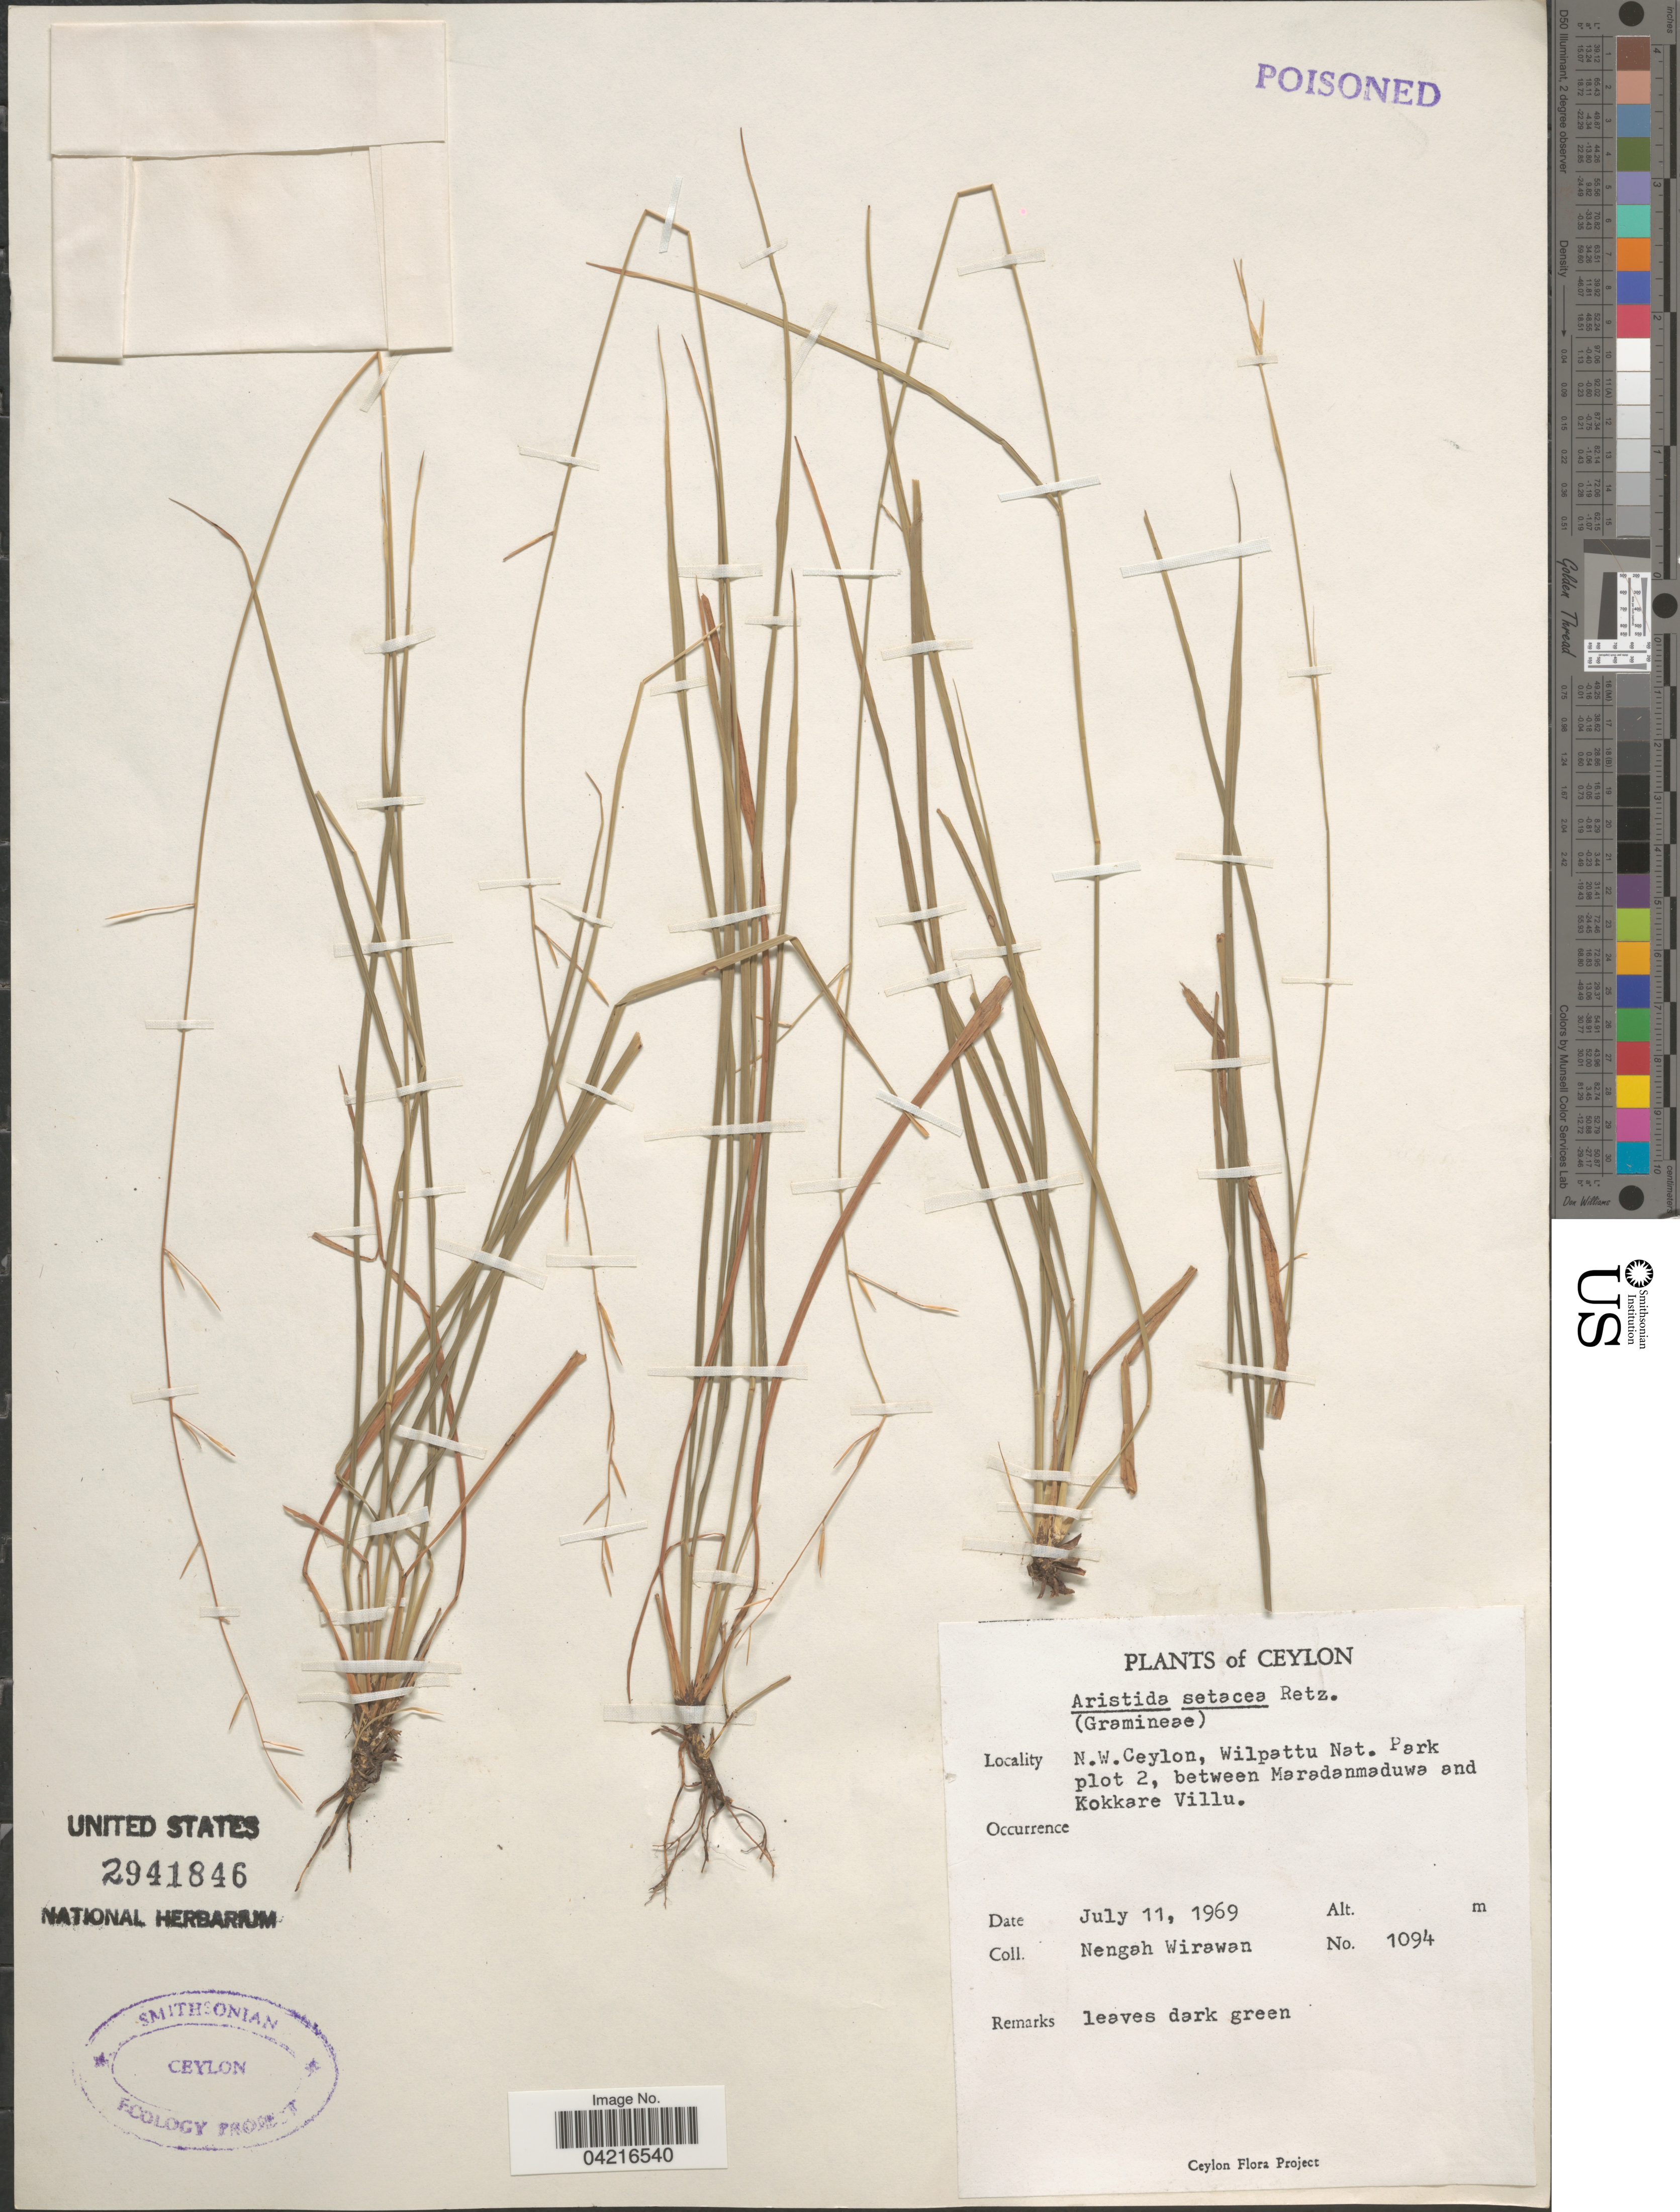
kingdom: Plantae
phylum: Tracheophyta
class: Liliopsida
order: Poales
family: Poaceae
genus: Aristida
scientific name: Aristida setacea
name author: Retz.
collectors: N. Wirawan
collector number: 1094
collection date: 1969-07-11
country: Sri Lanka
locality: Ceylon. N.W. Ceylon, Wilpattu Nat. Park plot 2, between Maradanmaduwe and Kokkare Villu.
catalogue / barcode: US 2941846